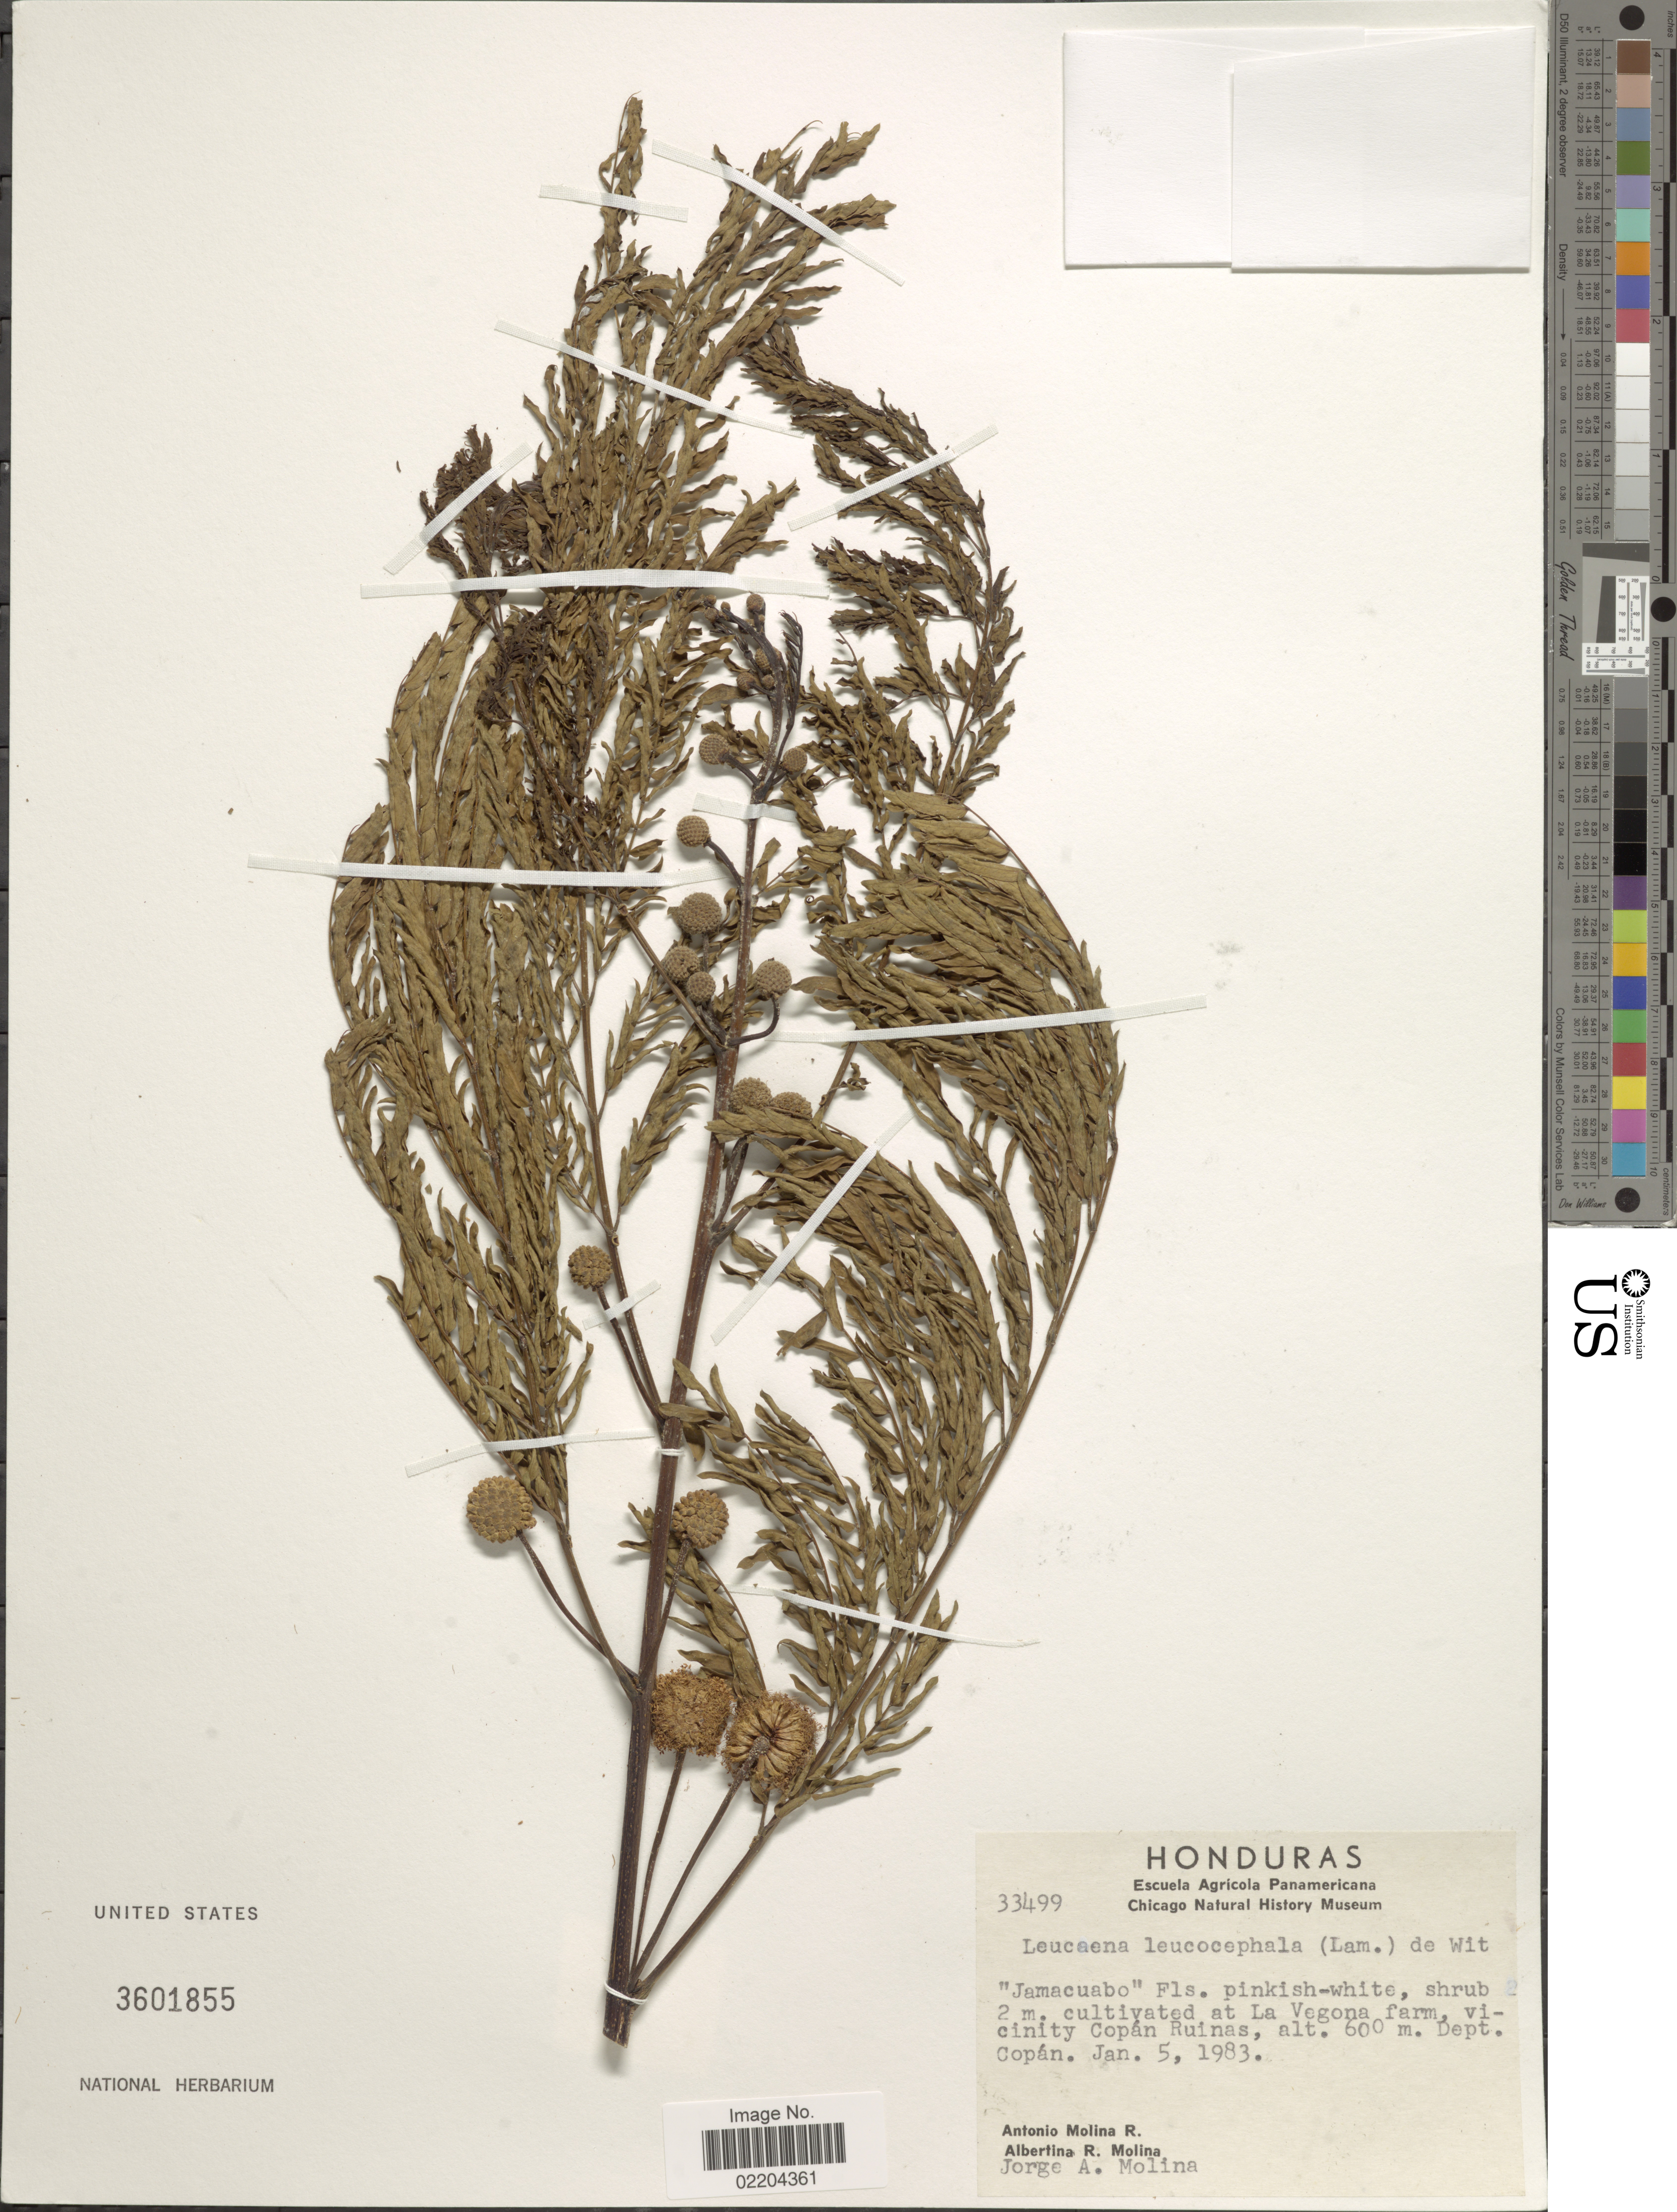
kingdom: Plantae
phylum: Tracheophyta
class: Magnoliopsida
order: Fabales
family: Fabaceae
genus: Leucaena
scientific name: Leucaena leucocephala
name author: (Lam.) de Wit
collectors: A. Molina R., A. R. Molina & J. A. Molina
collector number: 33499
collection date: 1983-01-05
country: Honduras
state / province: Copán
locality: At La Vegona farm, vicinity Copan Ruinas,Dept. Copan.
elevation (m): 600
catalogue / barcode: US 3601855